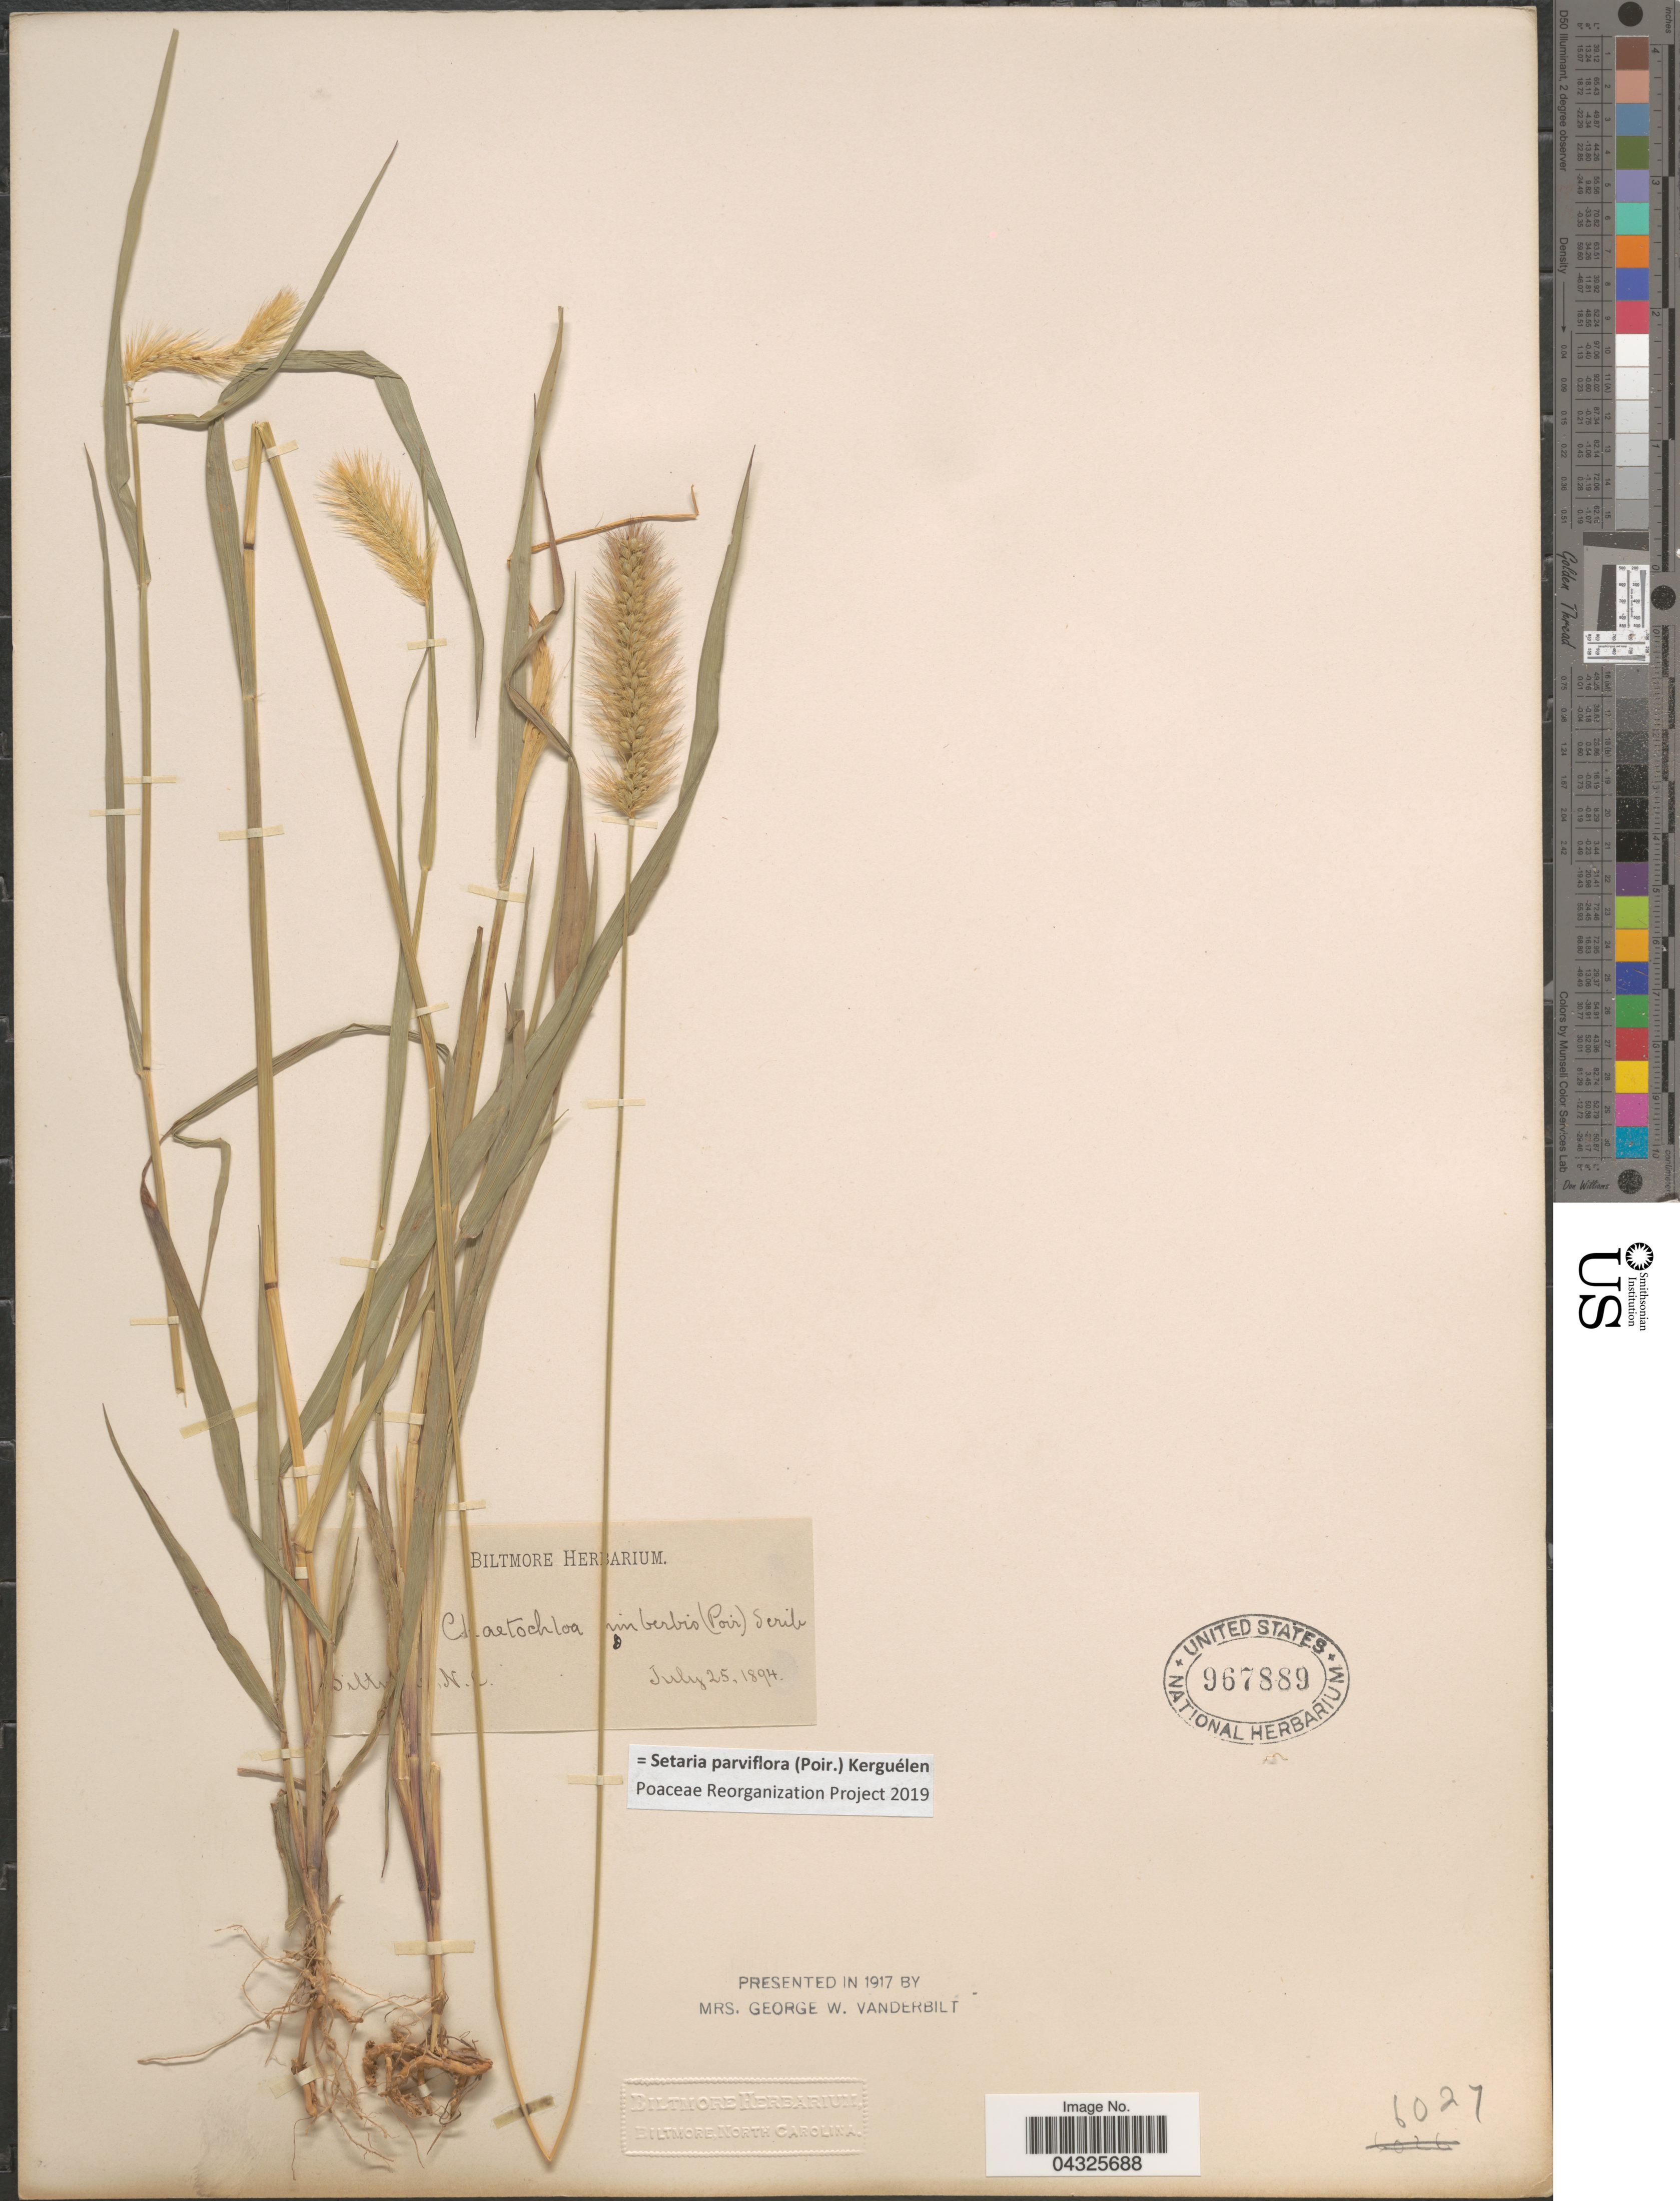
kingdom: Plantae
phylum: Tracheophyta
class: Liliopsida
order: Poales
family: Poaceae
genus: Setaria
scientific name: Setaria parviflora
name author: (Poir.) Kerguélen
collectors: ex herb. Biltmore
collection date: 1894-07-25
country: United States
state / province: North Carolina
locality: Biltmore [interpreted]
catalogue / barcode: US 967889